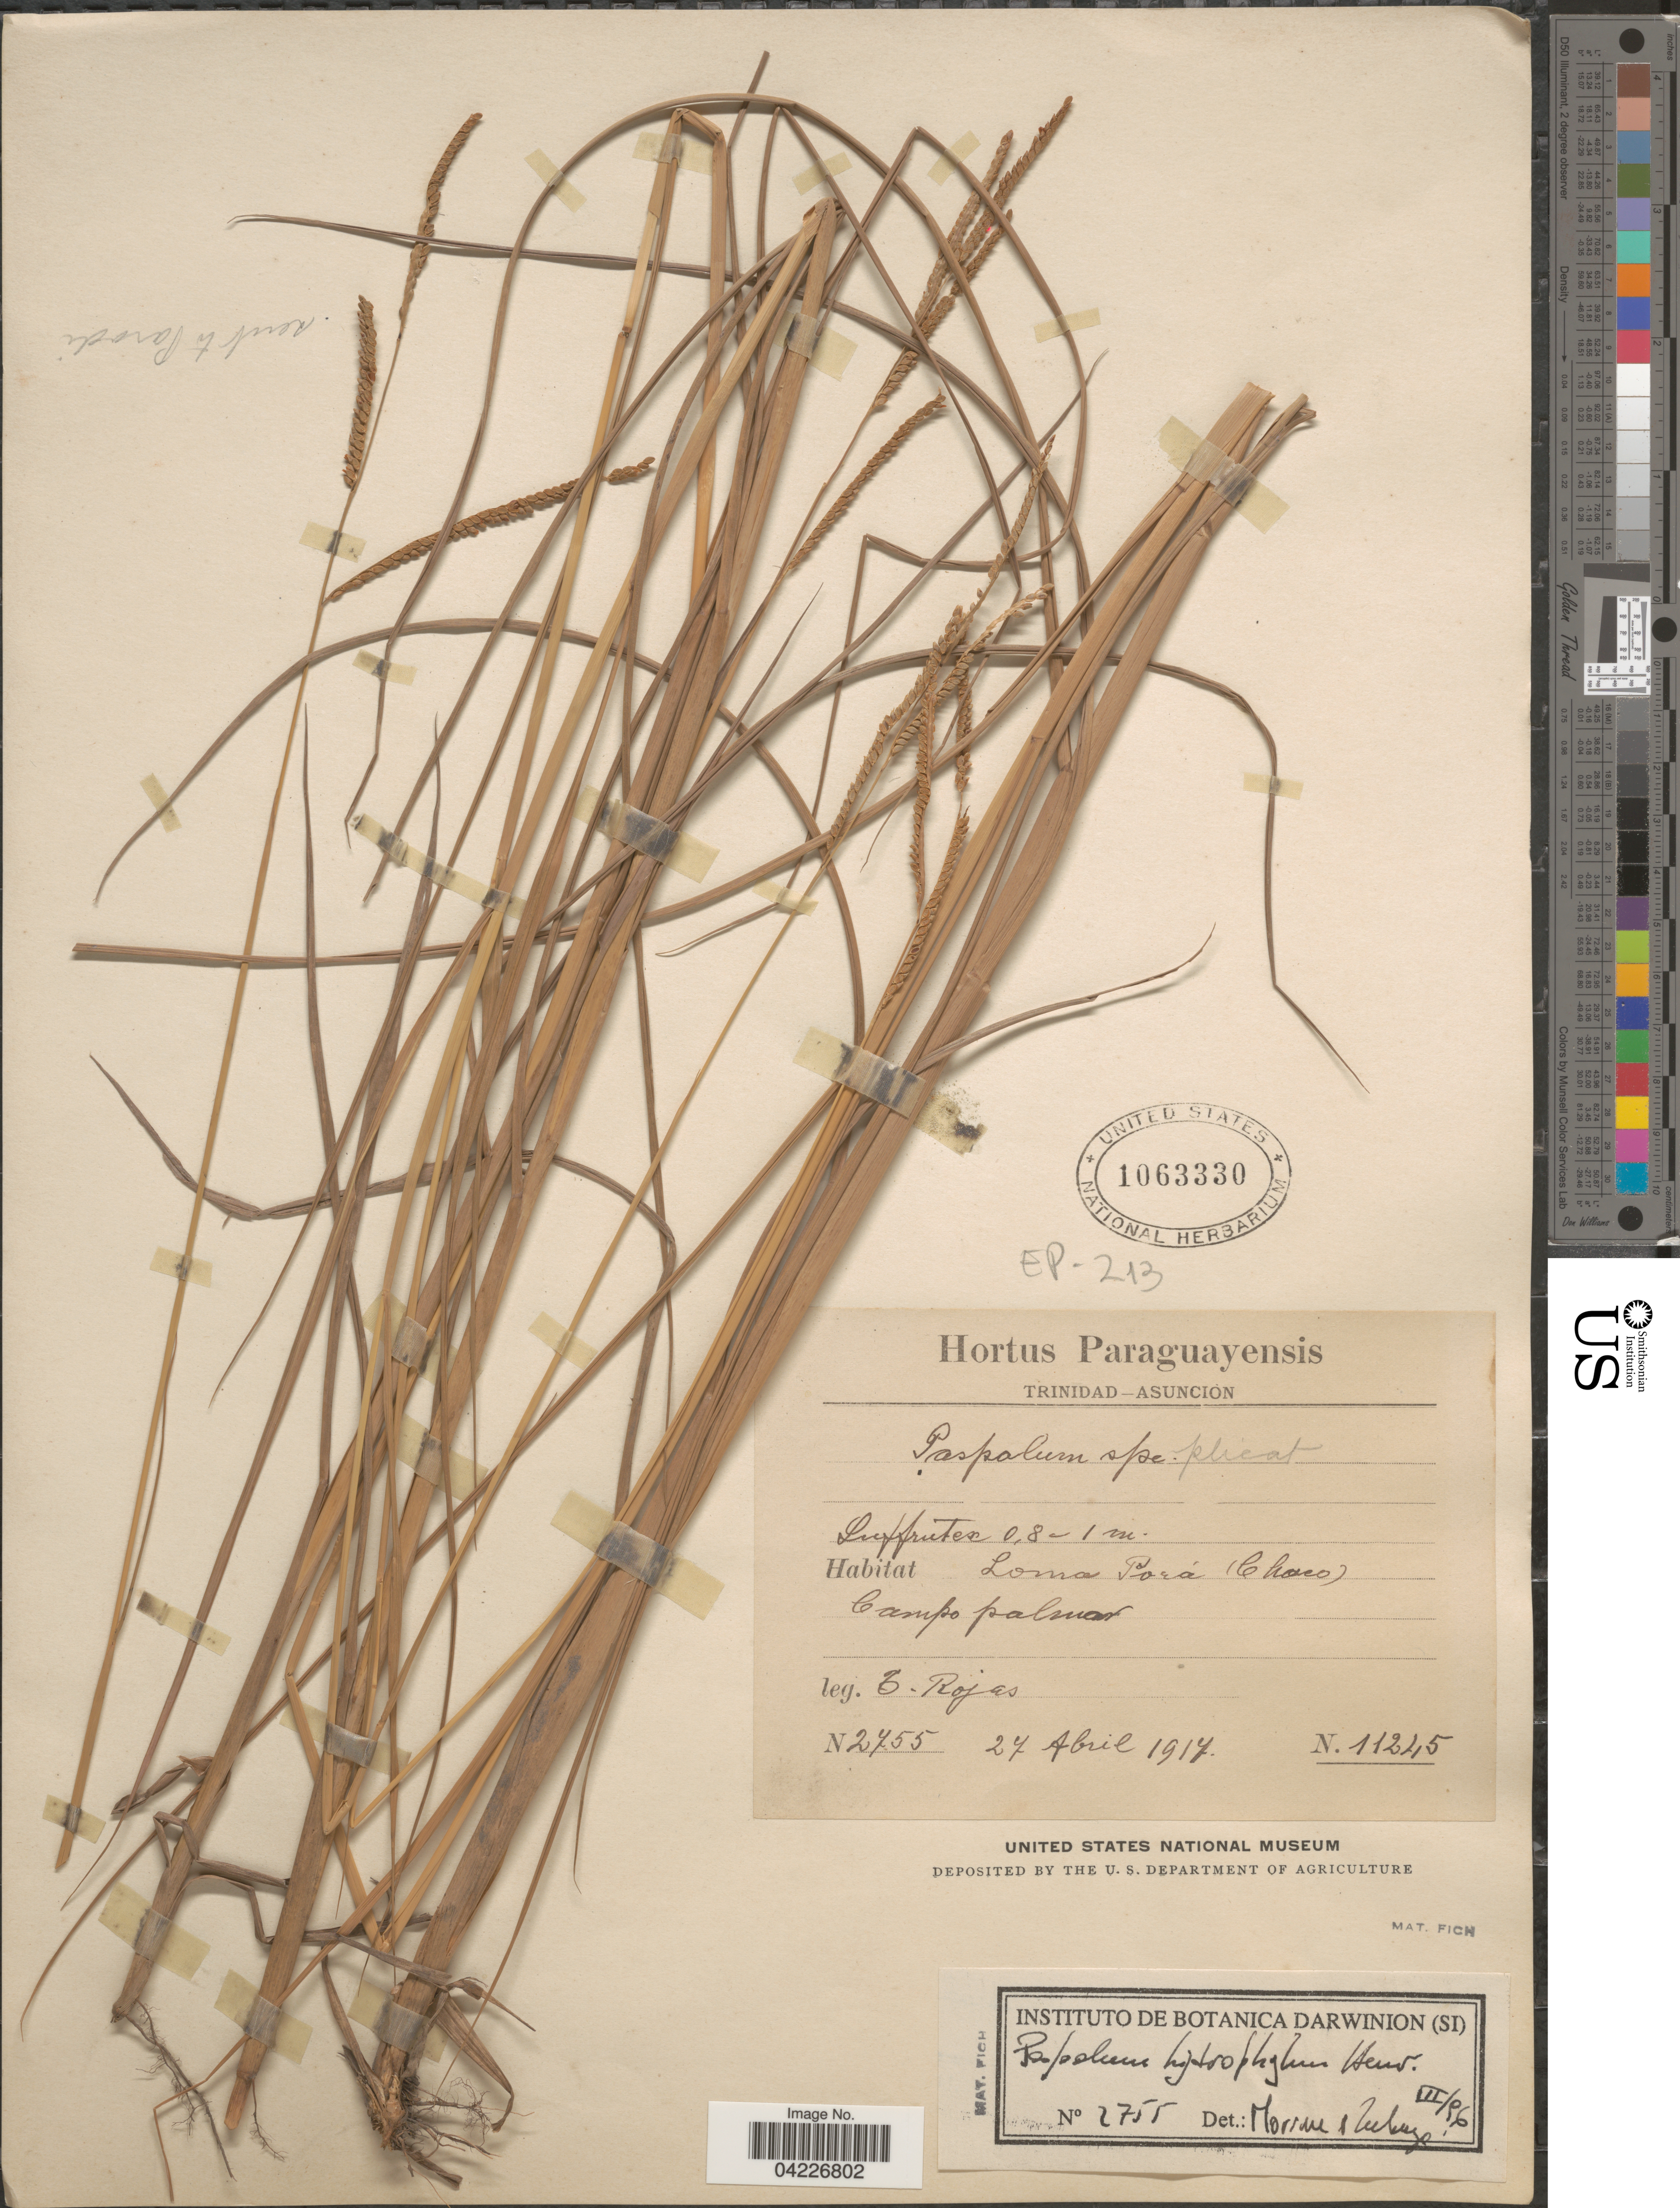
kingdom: Plantae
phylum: Tracheophyta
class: Liliopsida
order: Poales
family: Poaceae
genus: Paspalum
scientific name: Paspalum wrightii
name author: Hitchc. & Chase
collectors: T. Rojas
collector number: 2755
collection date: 1917-04-27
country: Paraguay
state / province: Asuncion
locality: Loma Pará (Chaco). Campo palmar.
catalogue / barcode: US 1063330